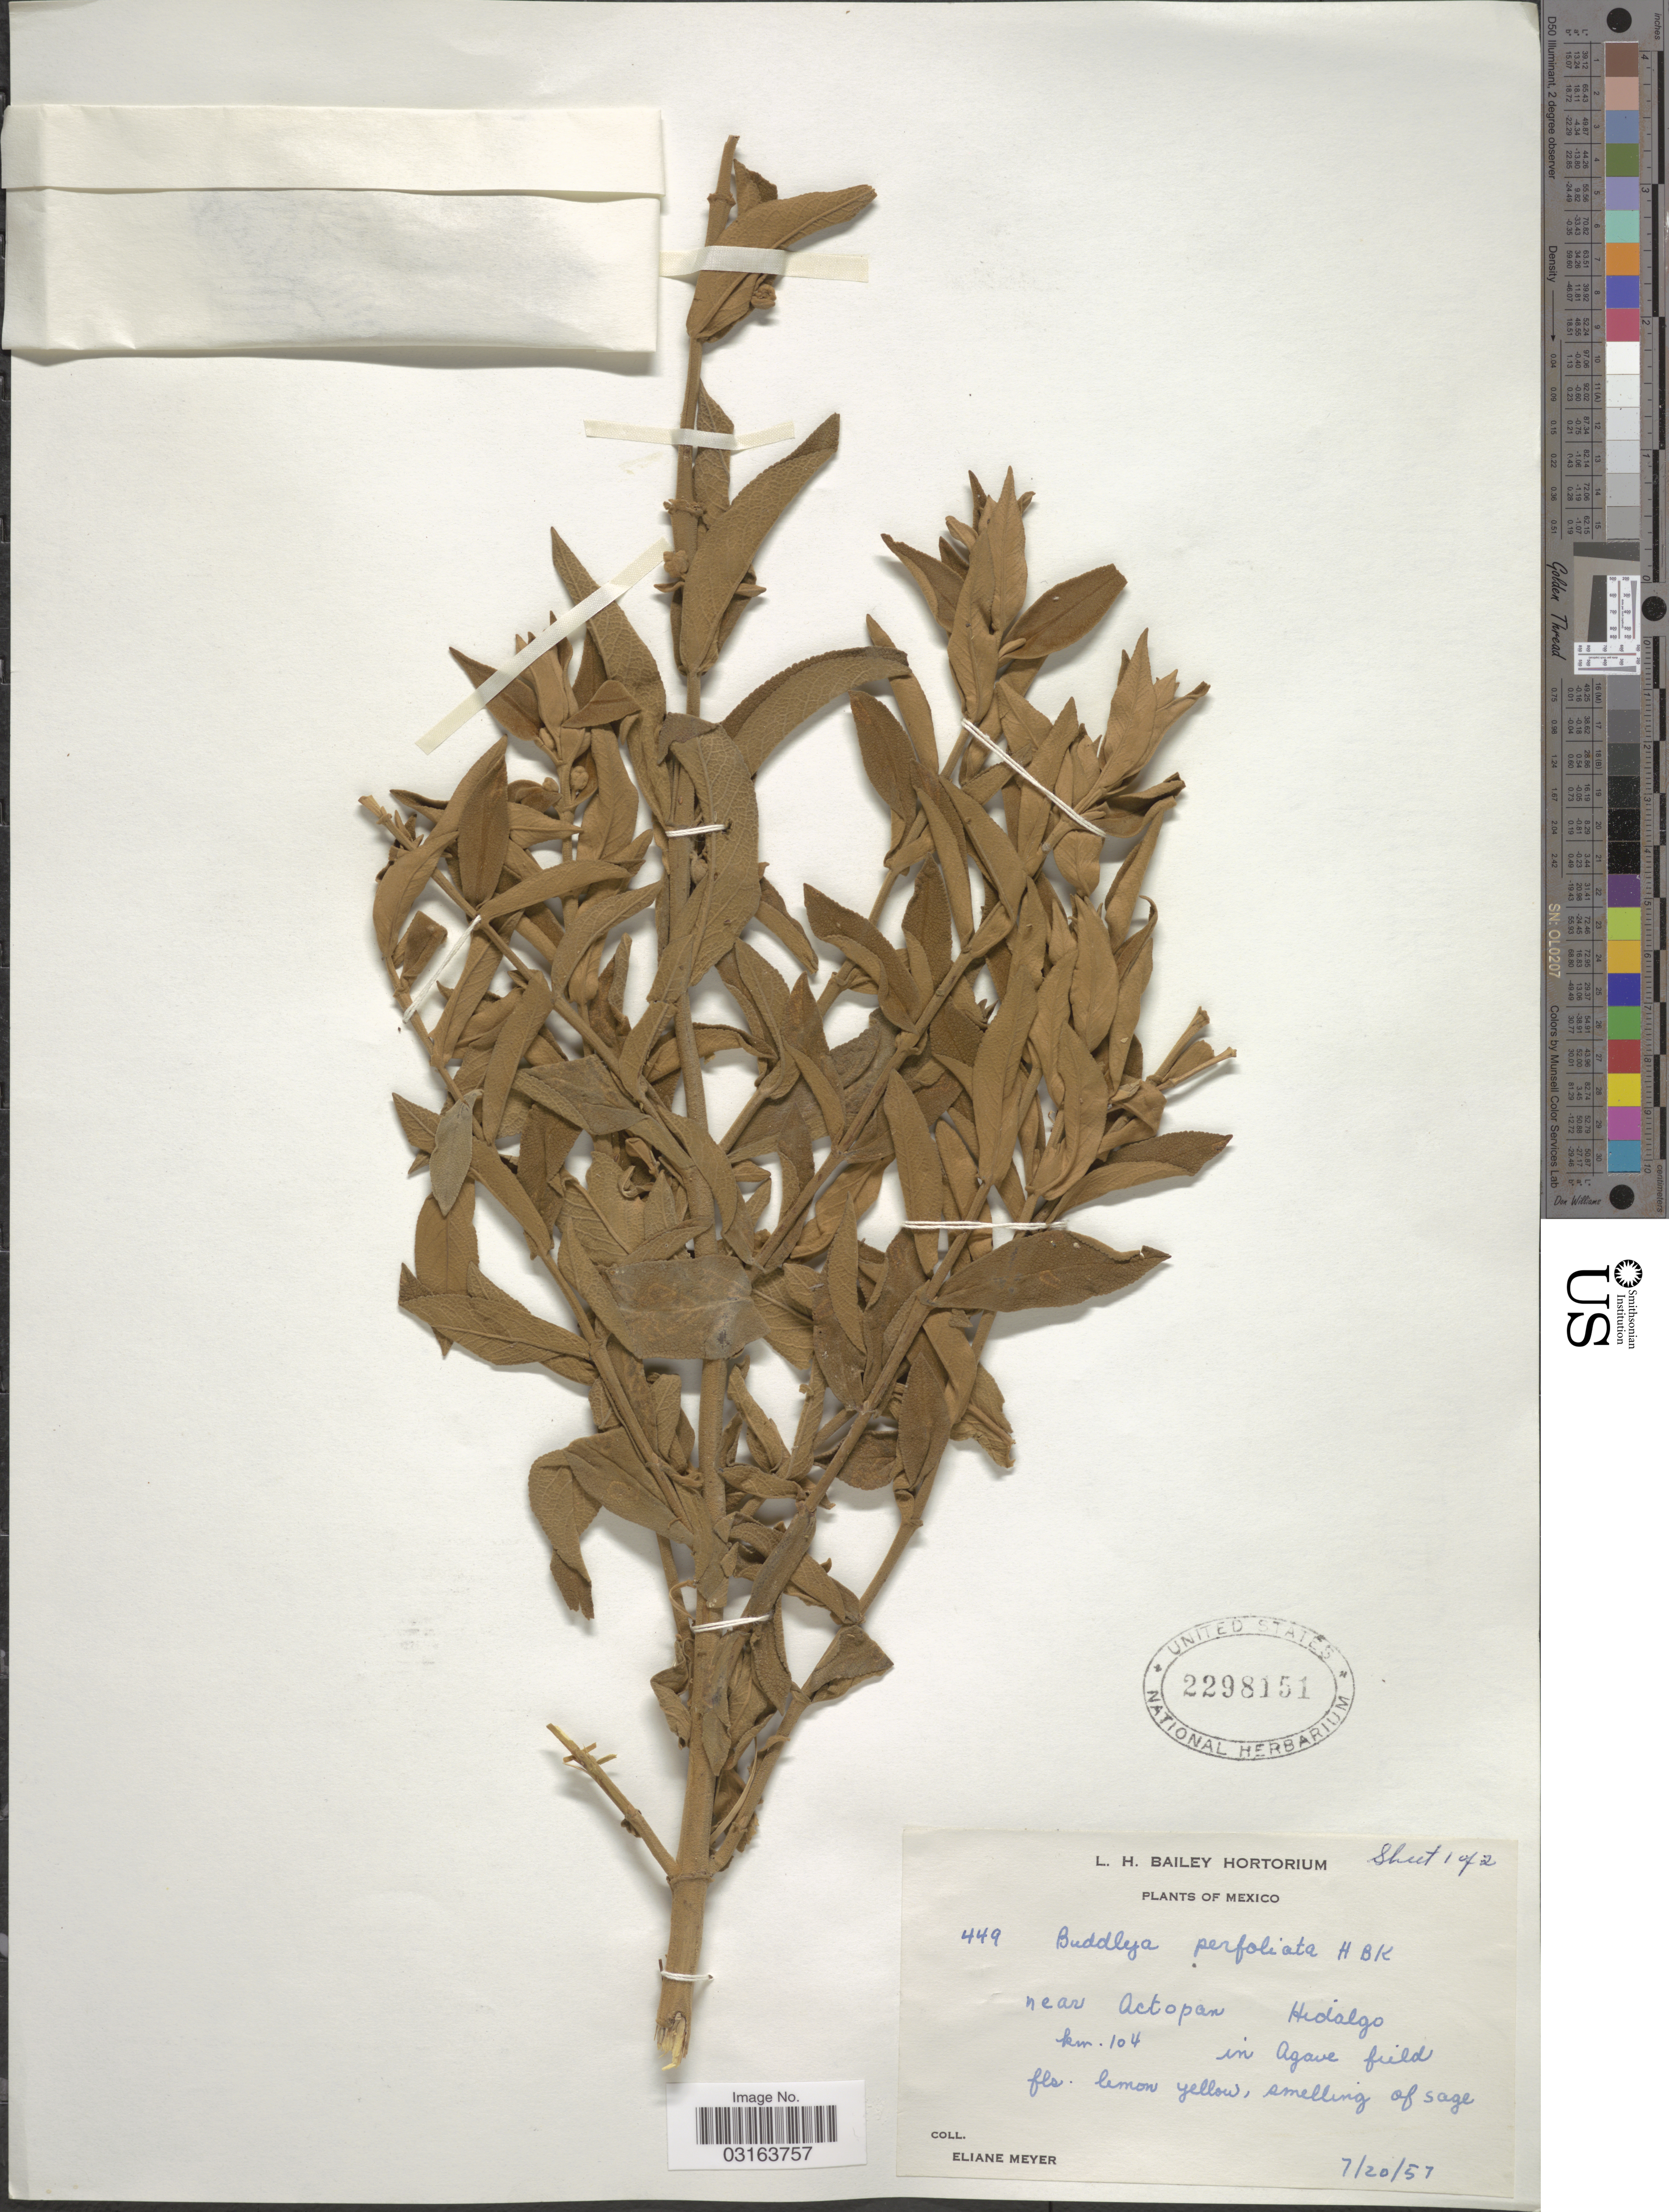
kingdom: Plantae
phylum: Tracheophyta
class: Magnoliopsida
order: Lamiales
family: Scrophulariaceae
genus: Buddleja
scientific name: Buddleja perfoliata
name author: Kunth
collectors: E. Meyer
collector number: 449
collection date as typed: Transcribed d/m/y: 20/7/57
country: Mexico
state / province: Hidalgo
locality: Near Actopan km. 104 in Agave field.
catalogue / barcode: US 2298151